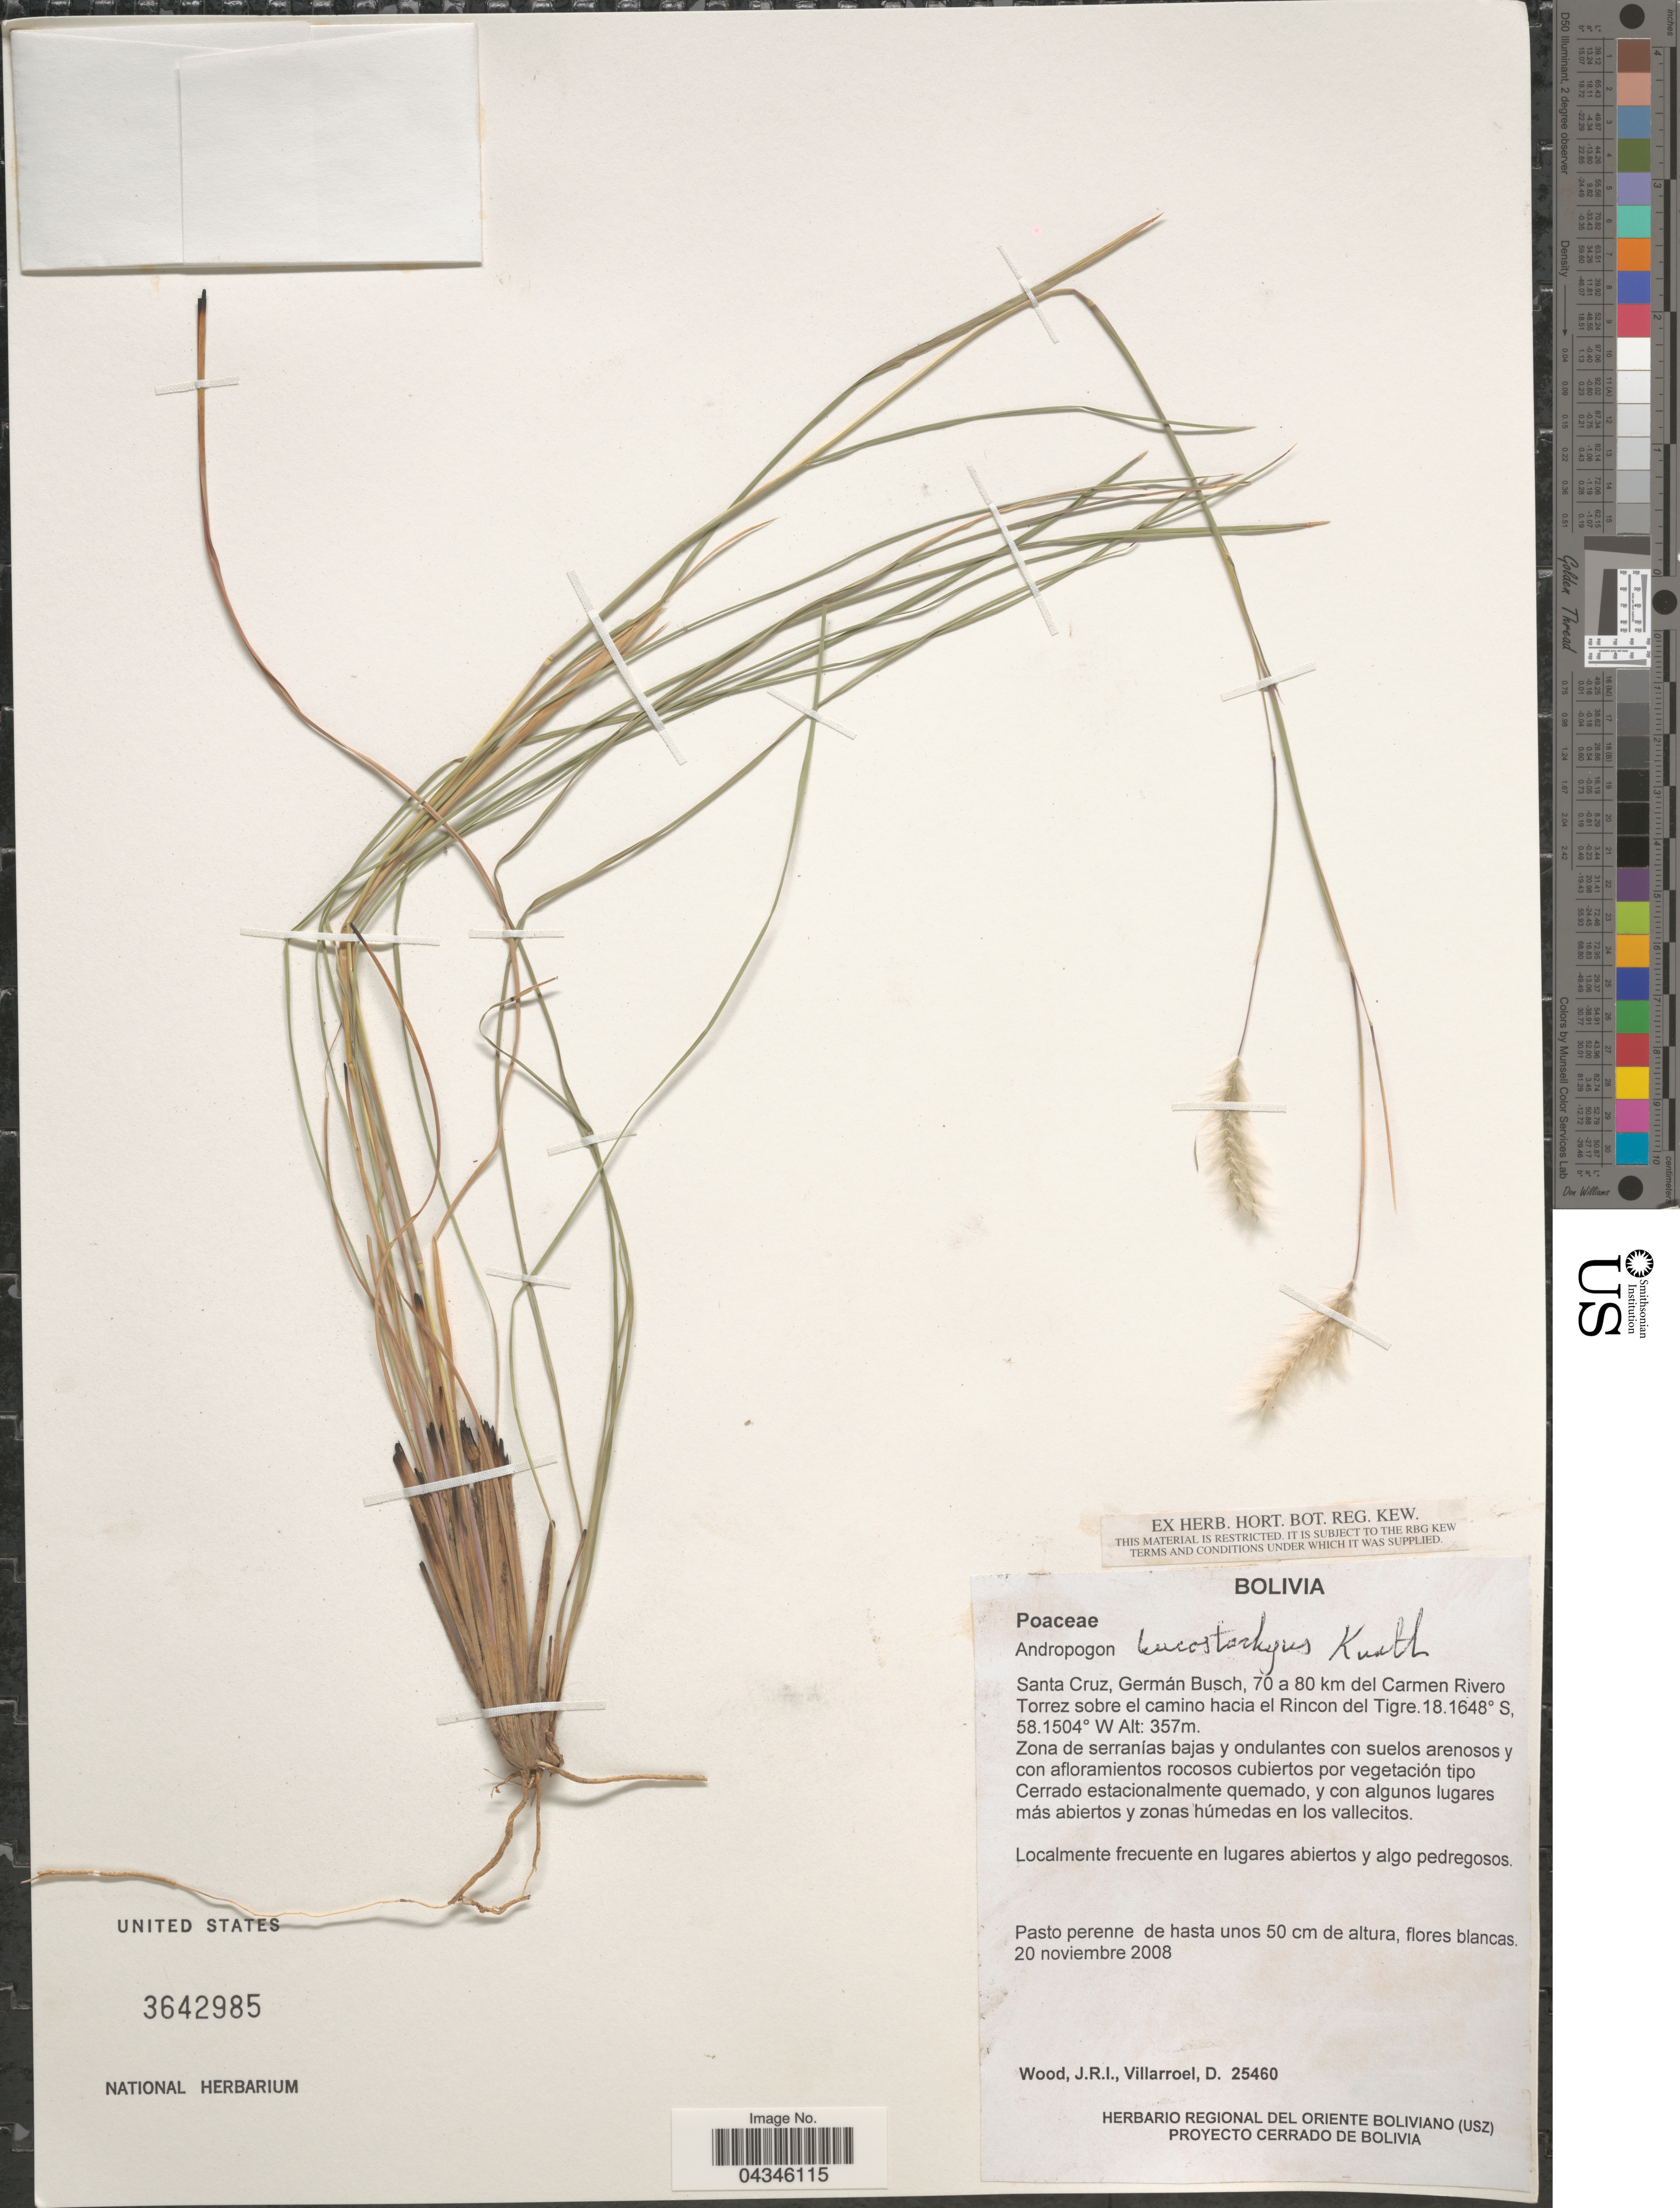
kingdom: Plantae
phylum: Tracheophyta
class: Liliopsida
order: Poales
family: Poaceae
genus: Andropogon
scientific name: Andropogon leucostachyus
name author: Kunth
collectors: J. R. I. Wood & D. Villarroel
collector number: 25460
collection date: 2008-11-20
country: Bolivia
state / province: Santa Cruz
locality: Germán Busch, 70 a 80 km del Carmen Rivero Torrez sobre el camino hacia el Rincon del Tigre.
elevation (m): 357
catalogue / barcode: US 3642985